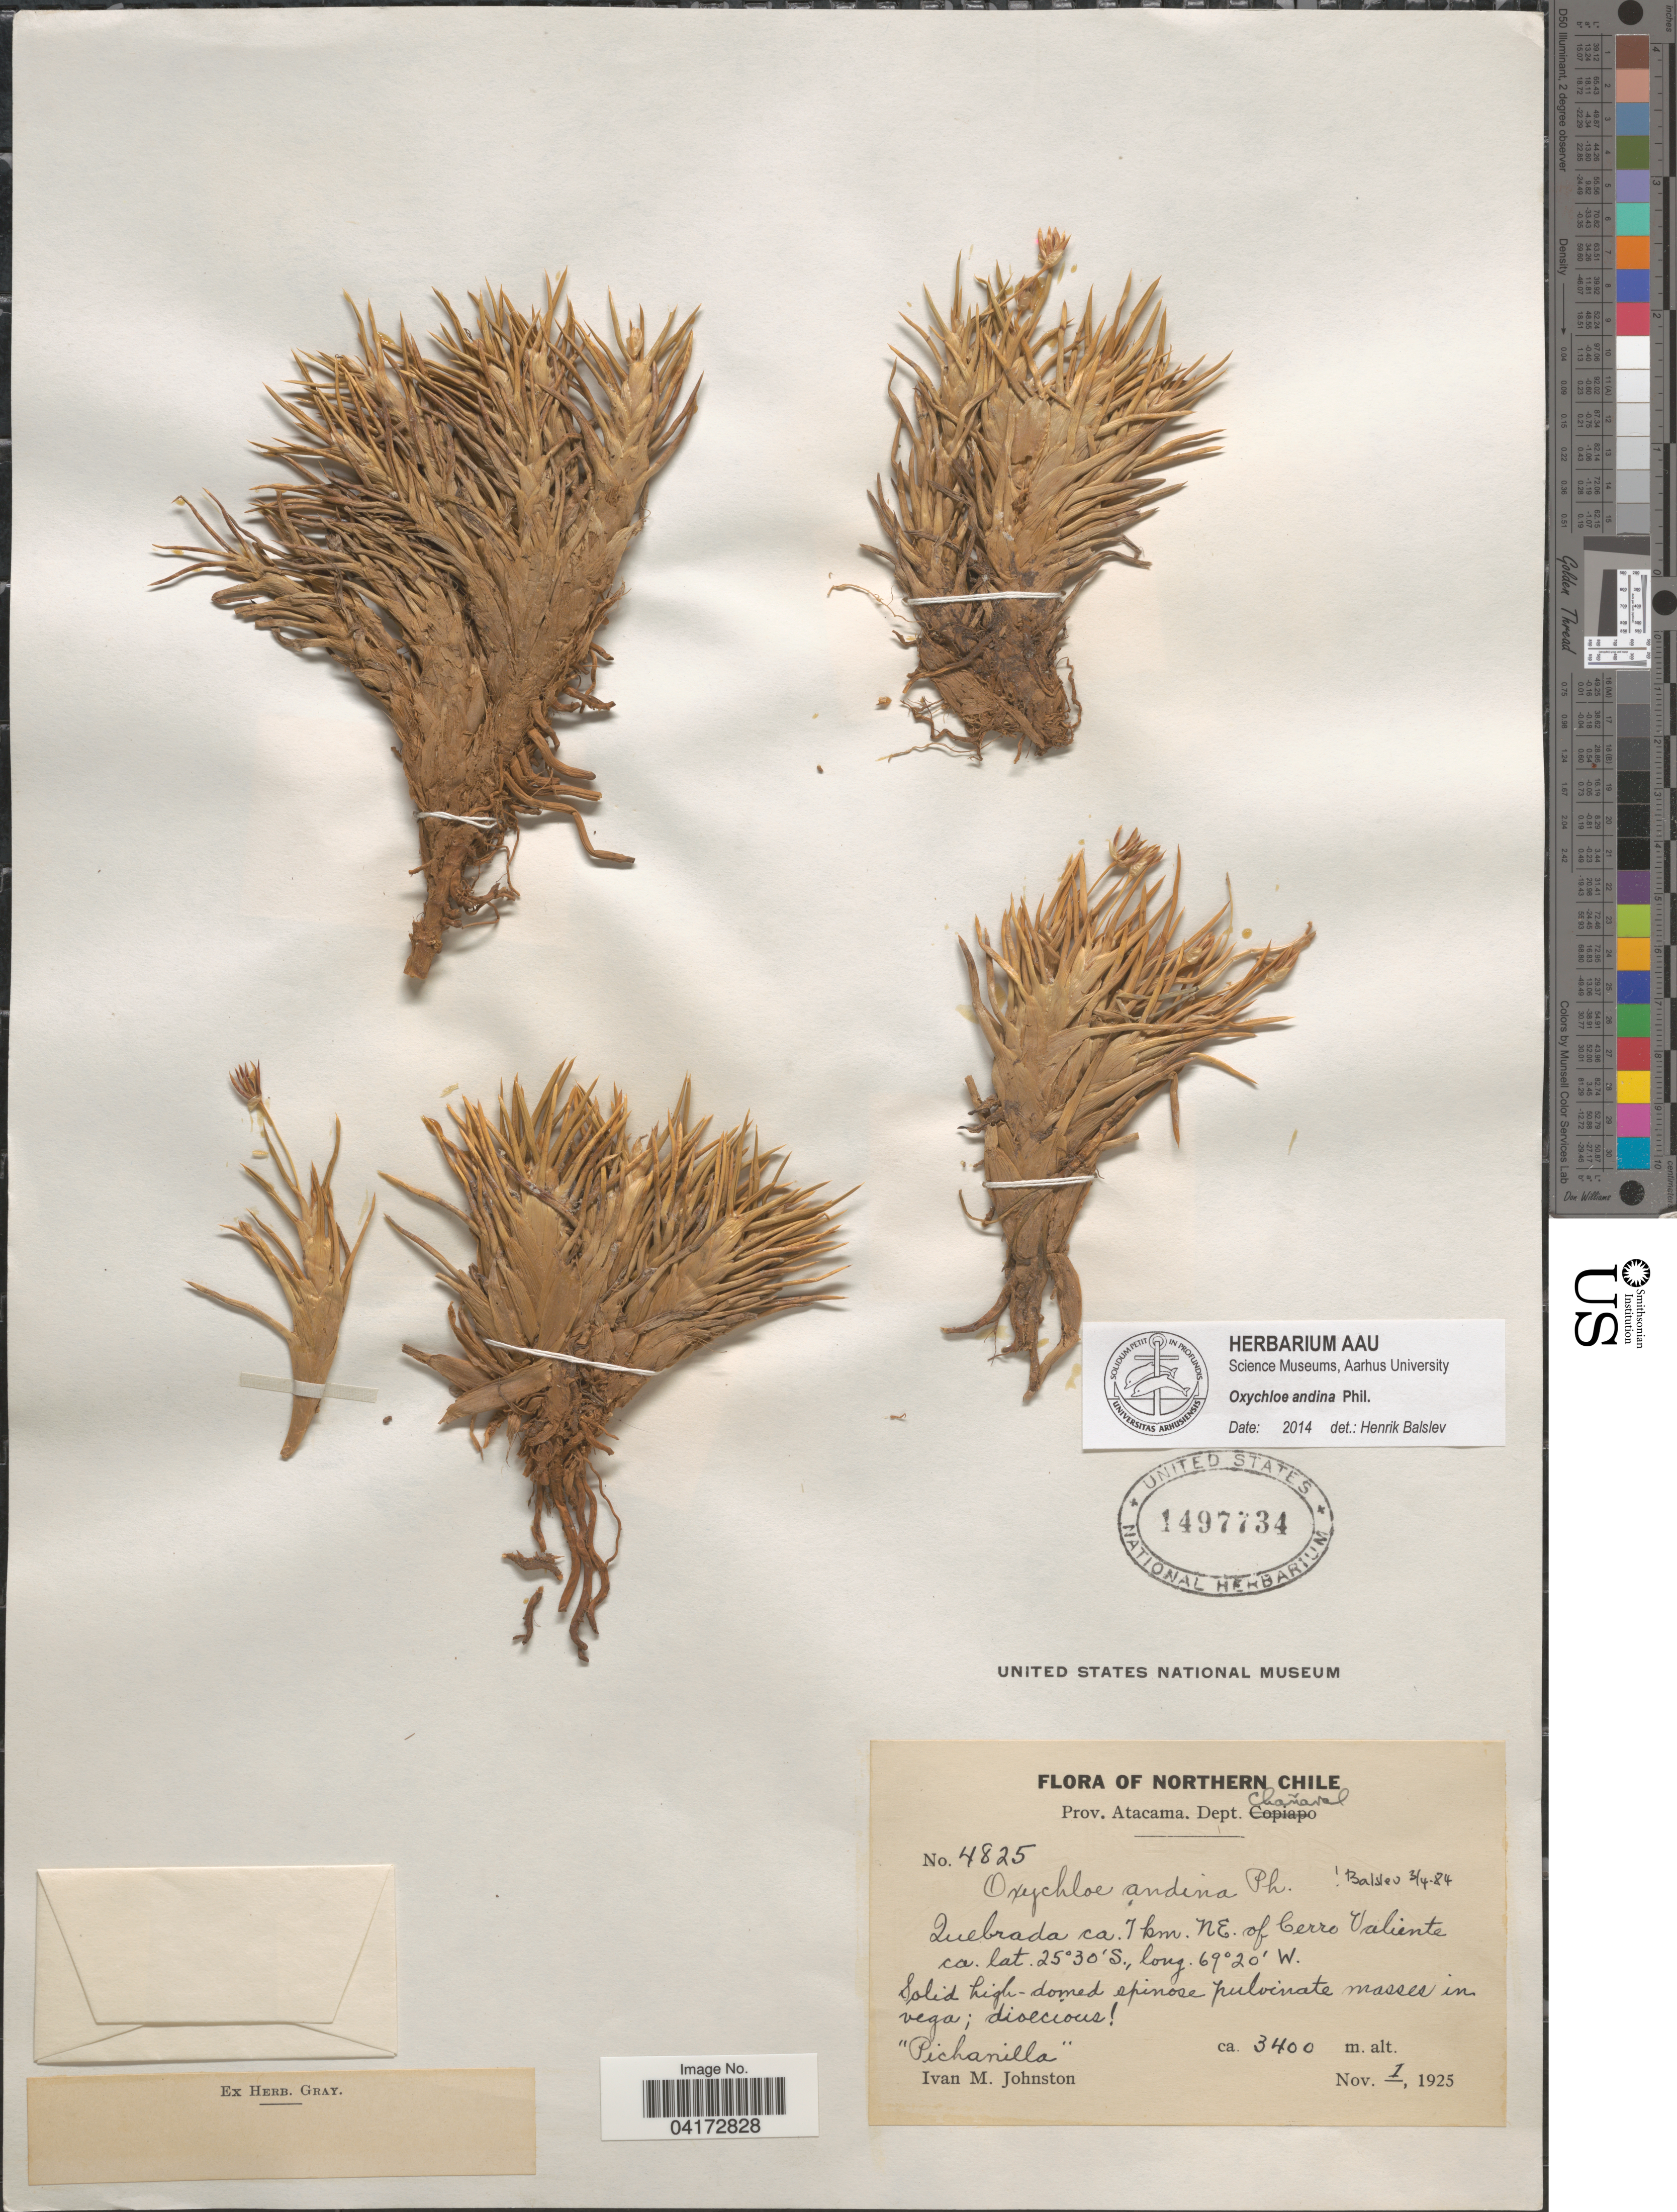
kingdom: Plantae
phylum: Tracheophyta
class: Liliopsida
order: Poales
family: Juncaceae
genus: Oxychloe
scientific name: Oxychloë andina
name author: Phil.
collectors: I.M. Johnston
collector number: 4825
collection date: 1925-11-01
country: Chile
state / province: Atacama (III)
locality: Northern Chile. Dept. Chañaral. Quebrada ca. 7 km. NE. of Cerro Valiente.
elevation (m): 3400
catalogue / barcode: US 1497734